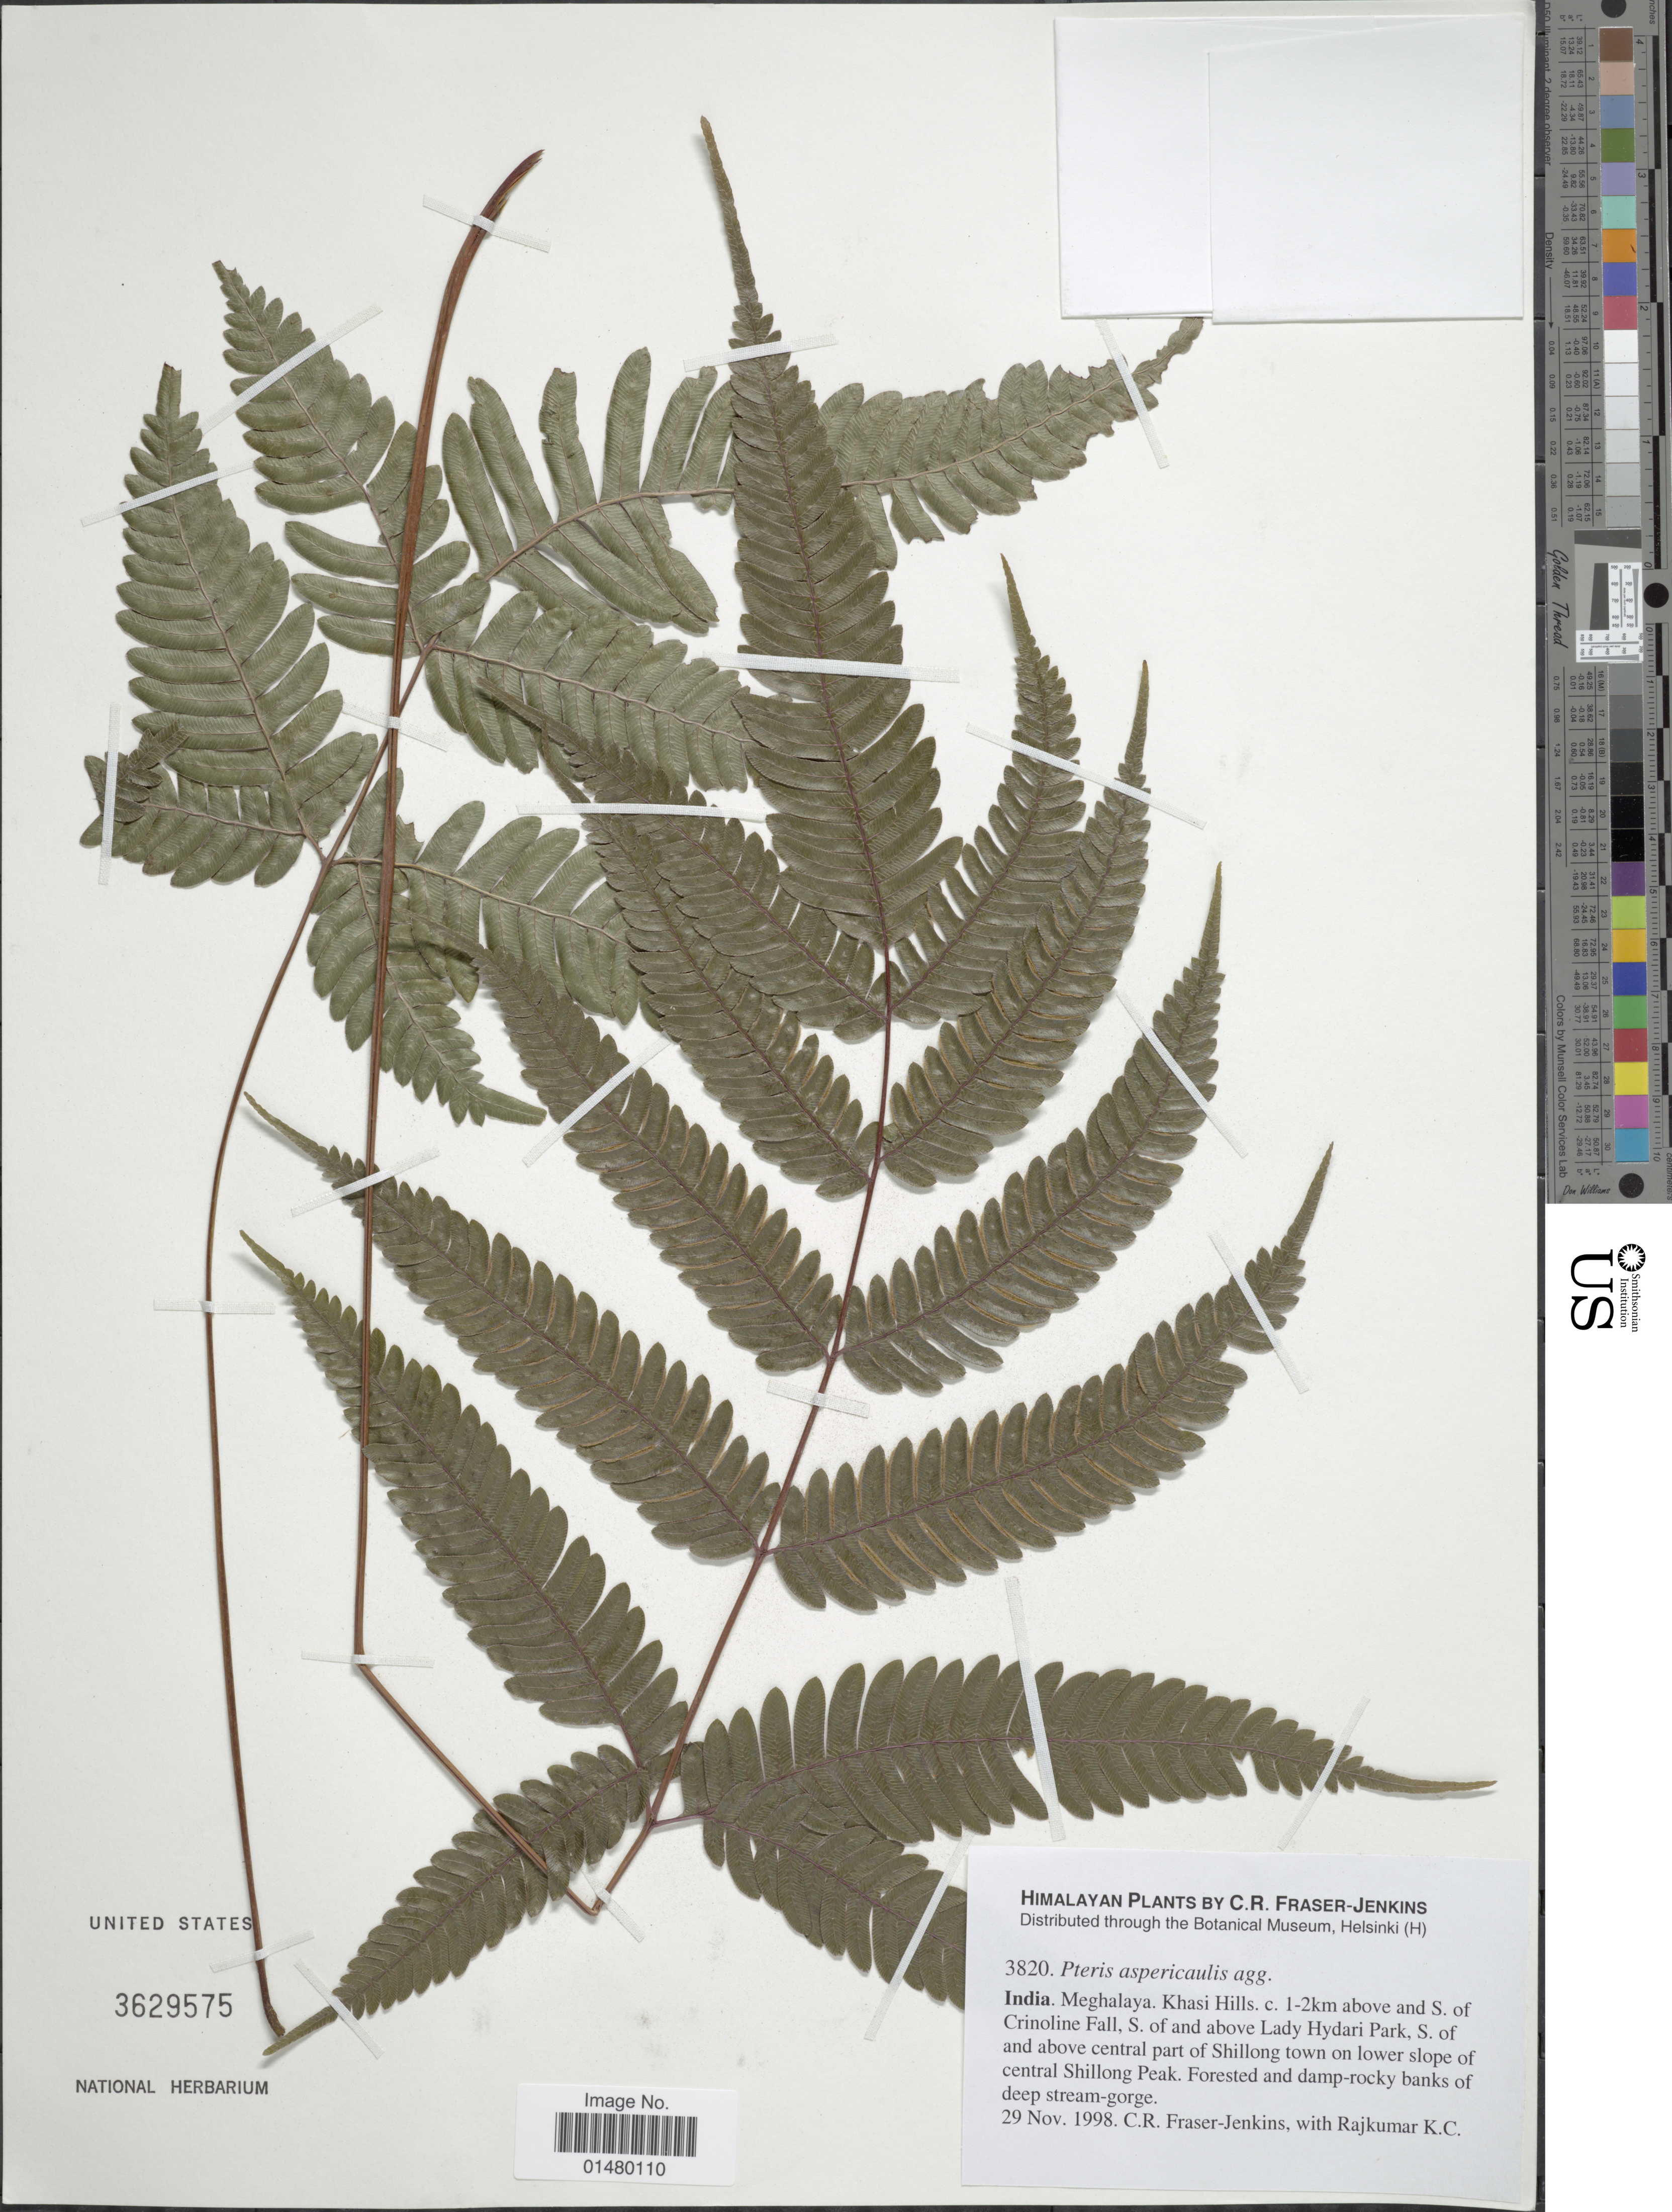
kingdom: Plantae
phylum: Tracheophyta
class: Polypodiopsida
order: Polypodiales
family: Pteridaceae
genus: Pteris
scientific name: Pteris aspericaulis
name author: Wall. ex Hieron.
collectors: C. R. Fraser-Jenkins & K. Rajkumar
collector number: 3820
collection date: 1998-11-29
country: India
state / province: Meghalaya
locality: Khasi Hills. c. 1-2km above and S of Crinoline Fall, S. of and above Lady Hydari Park, S. of and above central part of Shillong town on lower slope of central Shillong Peak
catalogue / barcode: US 3629575